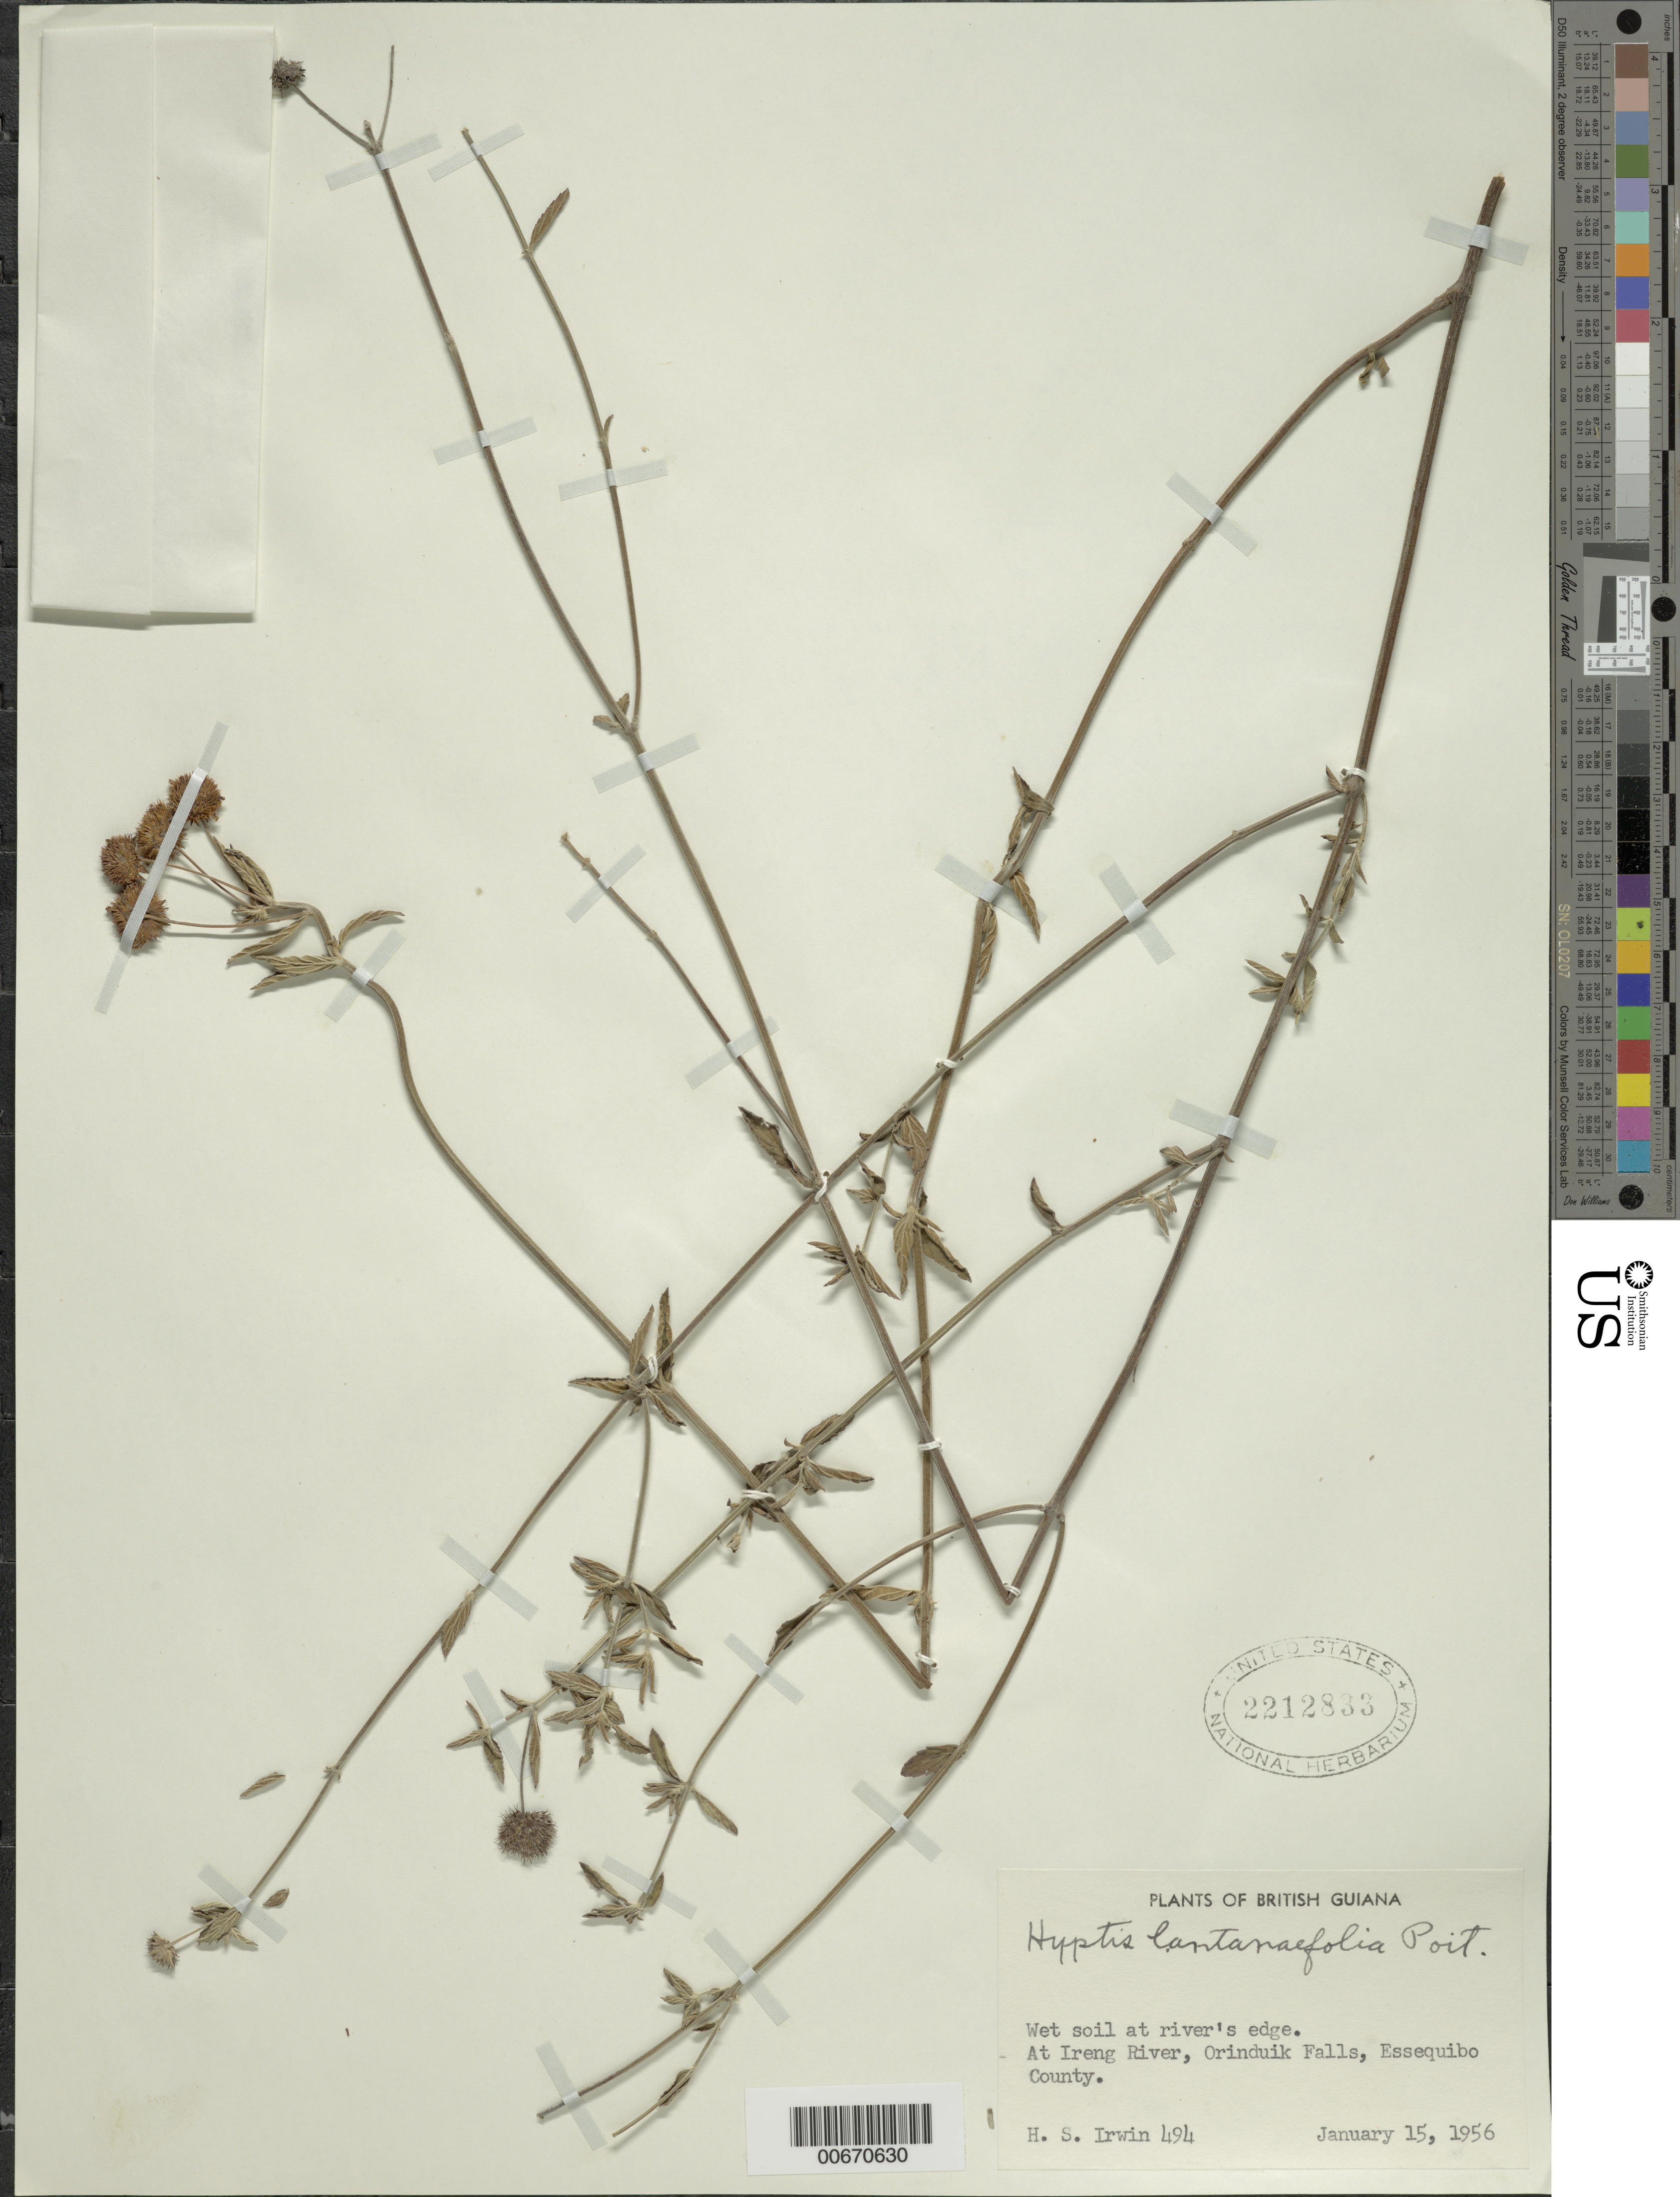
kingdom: Plantae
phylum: Tracheophyta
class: Magnoliopsida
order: Lamiales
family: Lamiaceae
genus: Hyptis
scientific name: Hyptis lantanifolia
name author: Poit.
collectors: H. Irwin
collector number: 494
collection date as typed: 15-Jan-56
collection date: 1956-01-15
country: Guyana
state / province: Potaro-Siparuni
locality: Ireng R., Orinduik Falls, Essequibo County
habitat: Wet soil at river's edge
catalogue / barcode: US 2212833